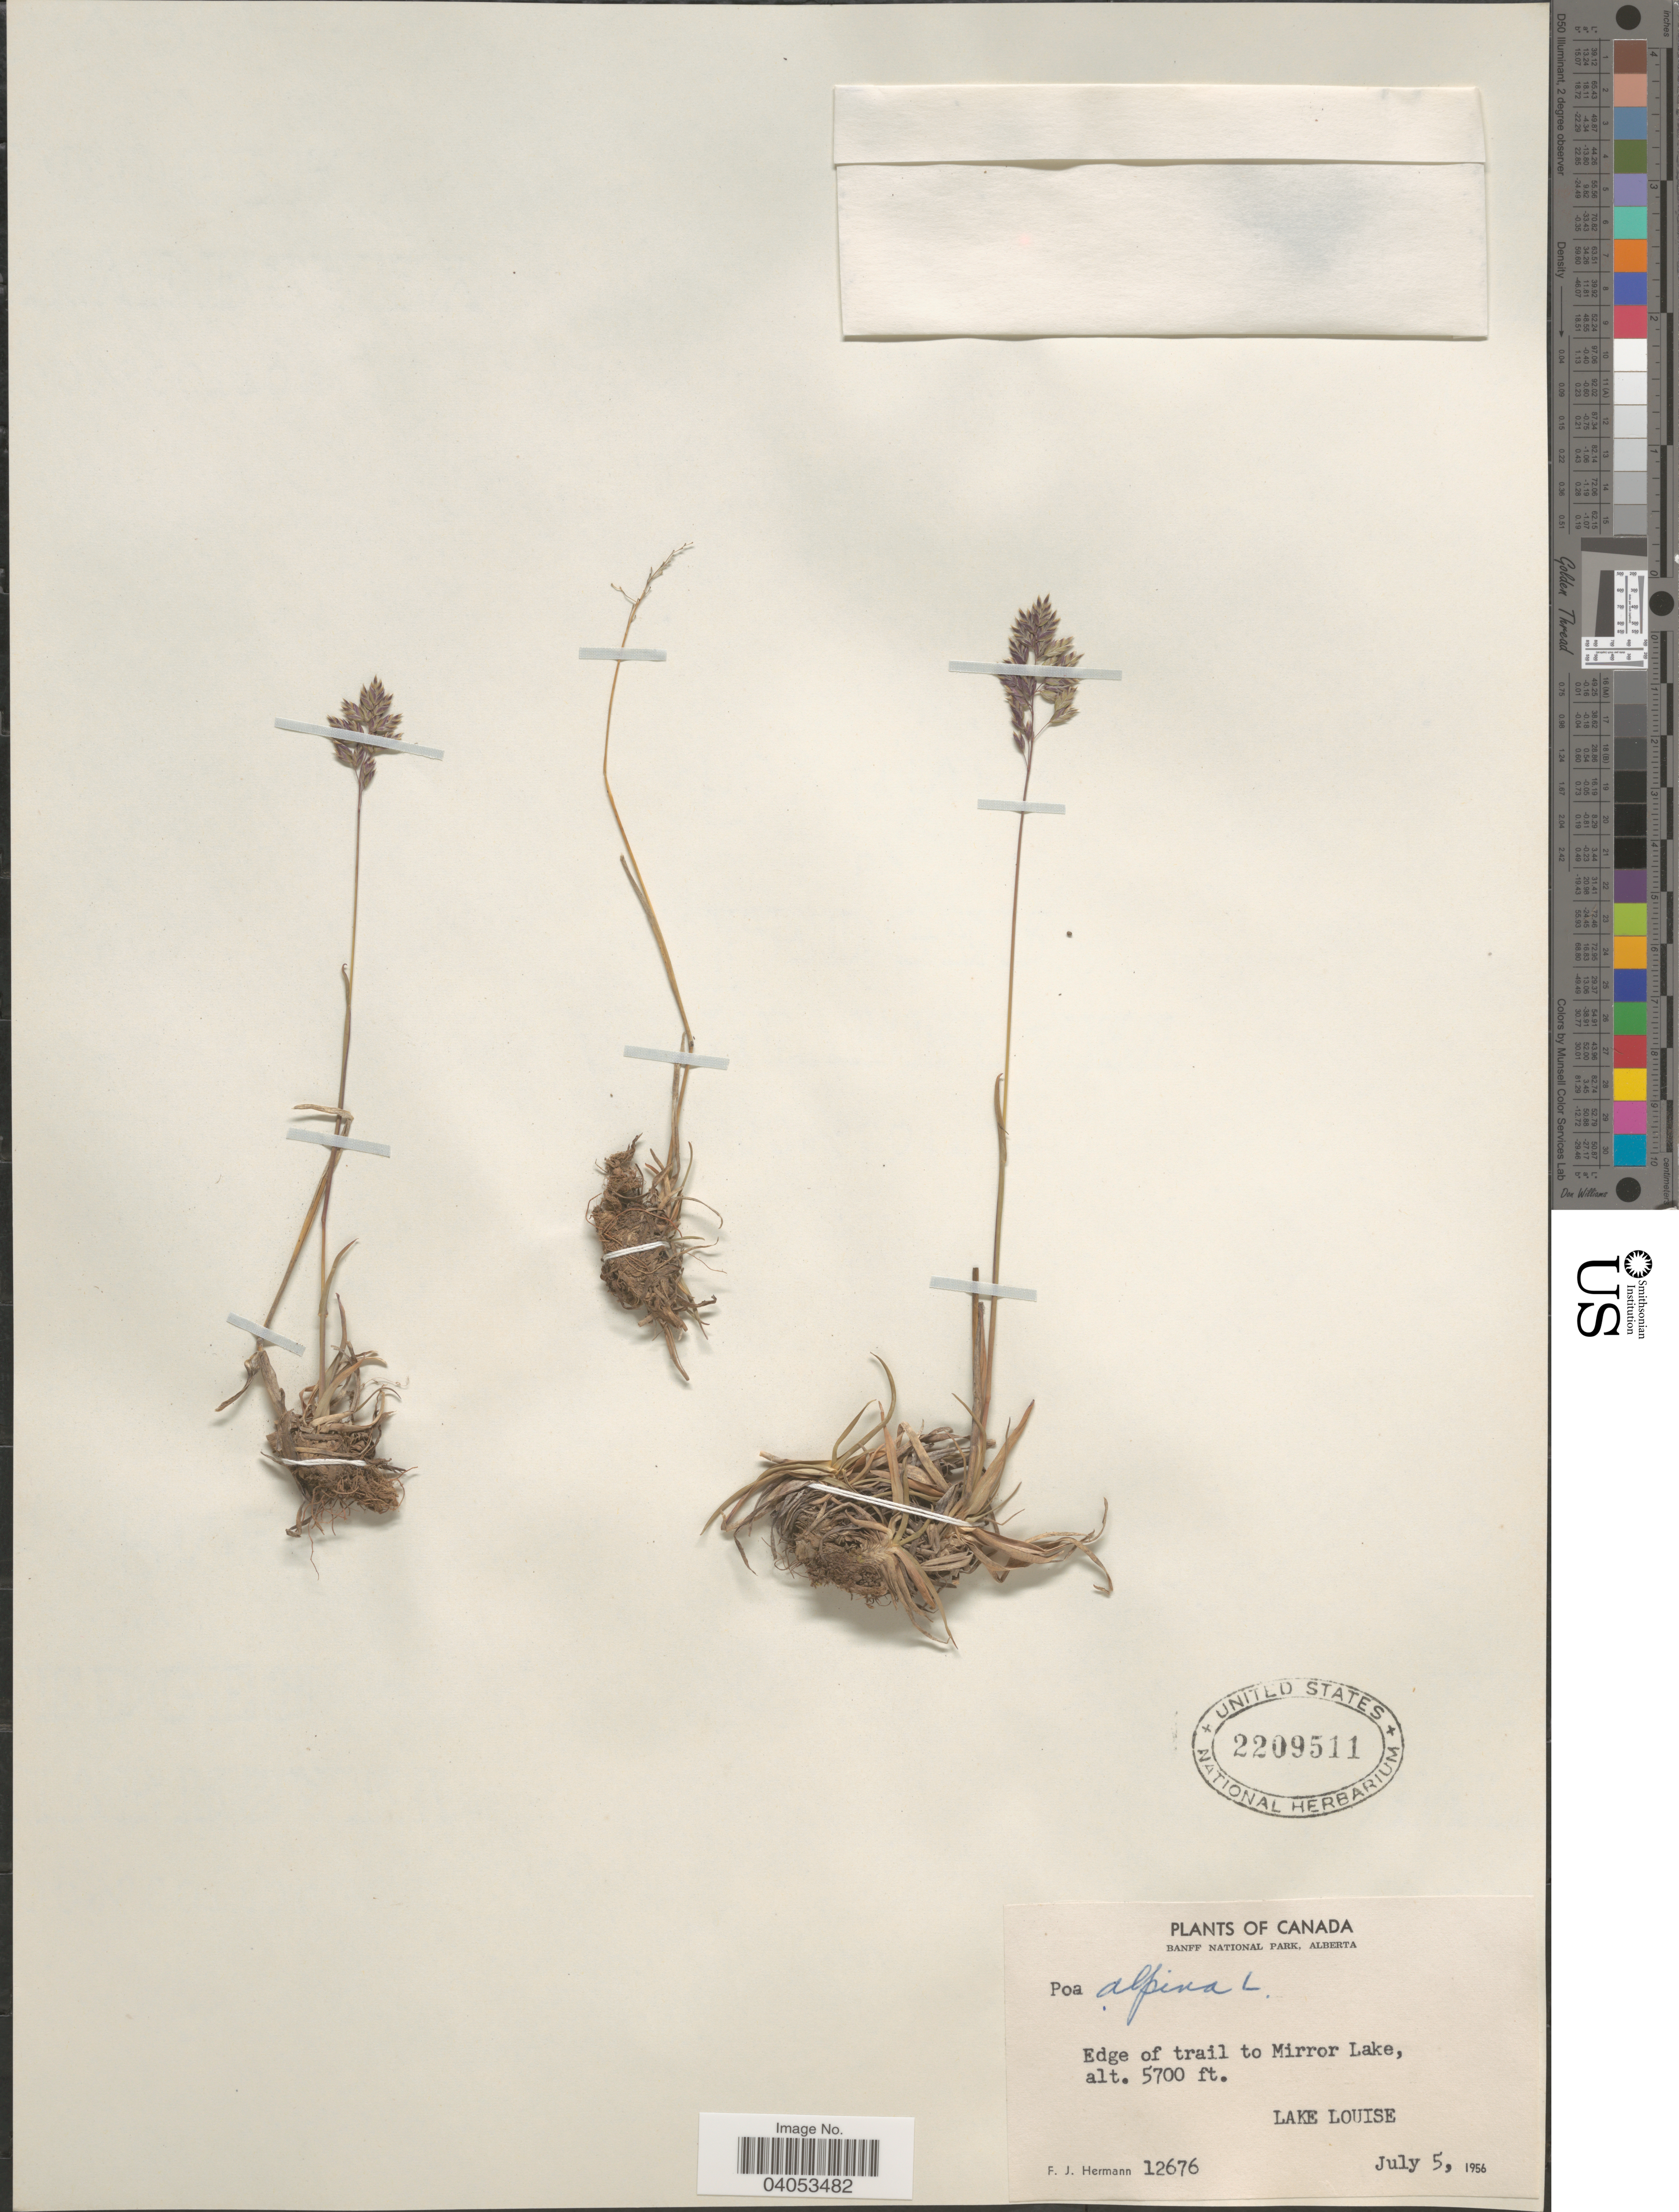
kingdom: Plantae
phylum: Tracheophyta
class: Liliopsida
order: Poales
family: Poaceae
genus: Poa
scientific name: Poa alpina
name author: L.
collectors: F. J. Hermann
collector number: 12676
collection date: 1956-07-05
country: Canada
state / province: Alberta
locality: Banff National Park. Edge of trail to Mirror Lake, Lake Louise.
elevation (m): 1737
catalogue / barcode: US 2209511